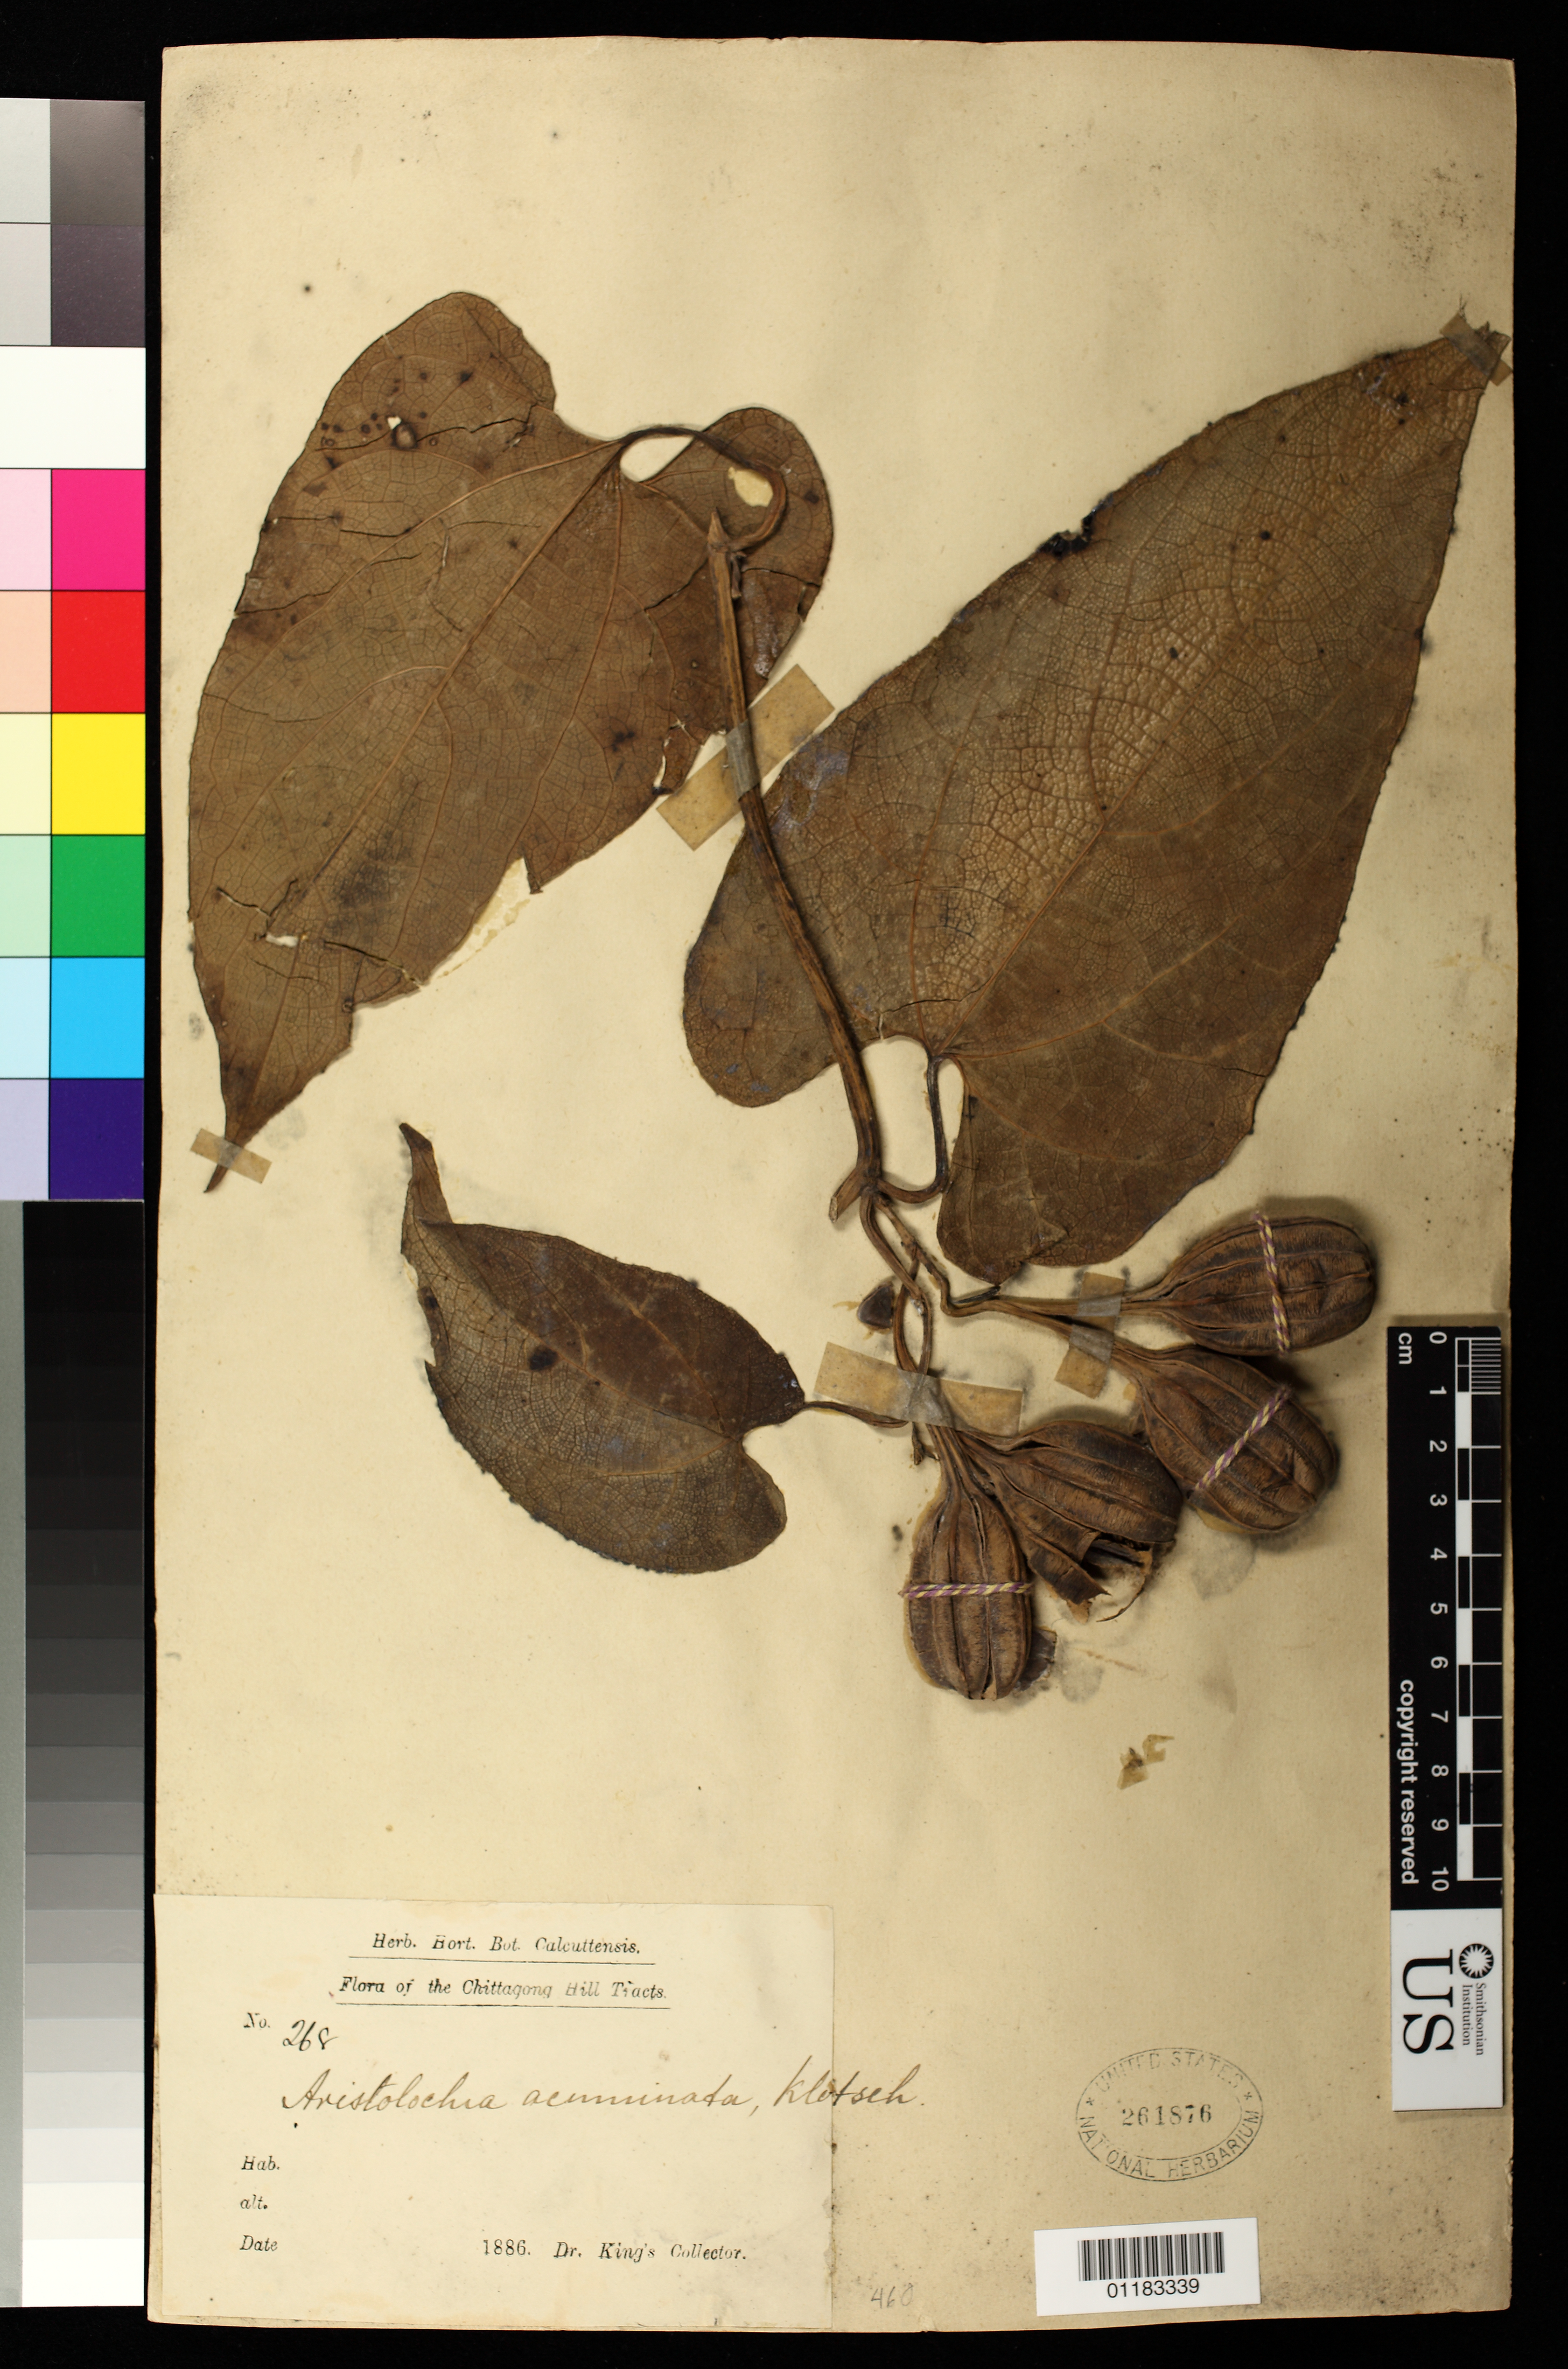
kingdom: Plantae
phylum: Tracheophyta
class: Magnoliopsida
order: Piperales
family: Aristolochiaceae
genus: Aristolochia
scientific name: Aristolochia acuminata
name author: Lam.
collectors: G. King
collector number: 268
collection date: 1886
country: Bangladesh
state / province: Chittagong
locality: Chittagong Hill tracts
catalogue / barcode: US 261876